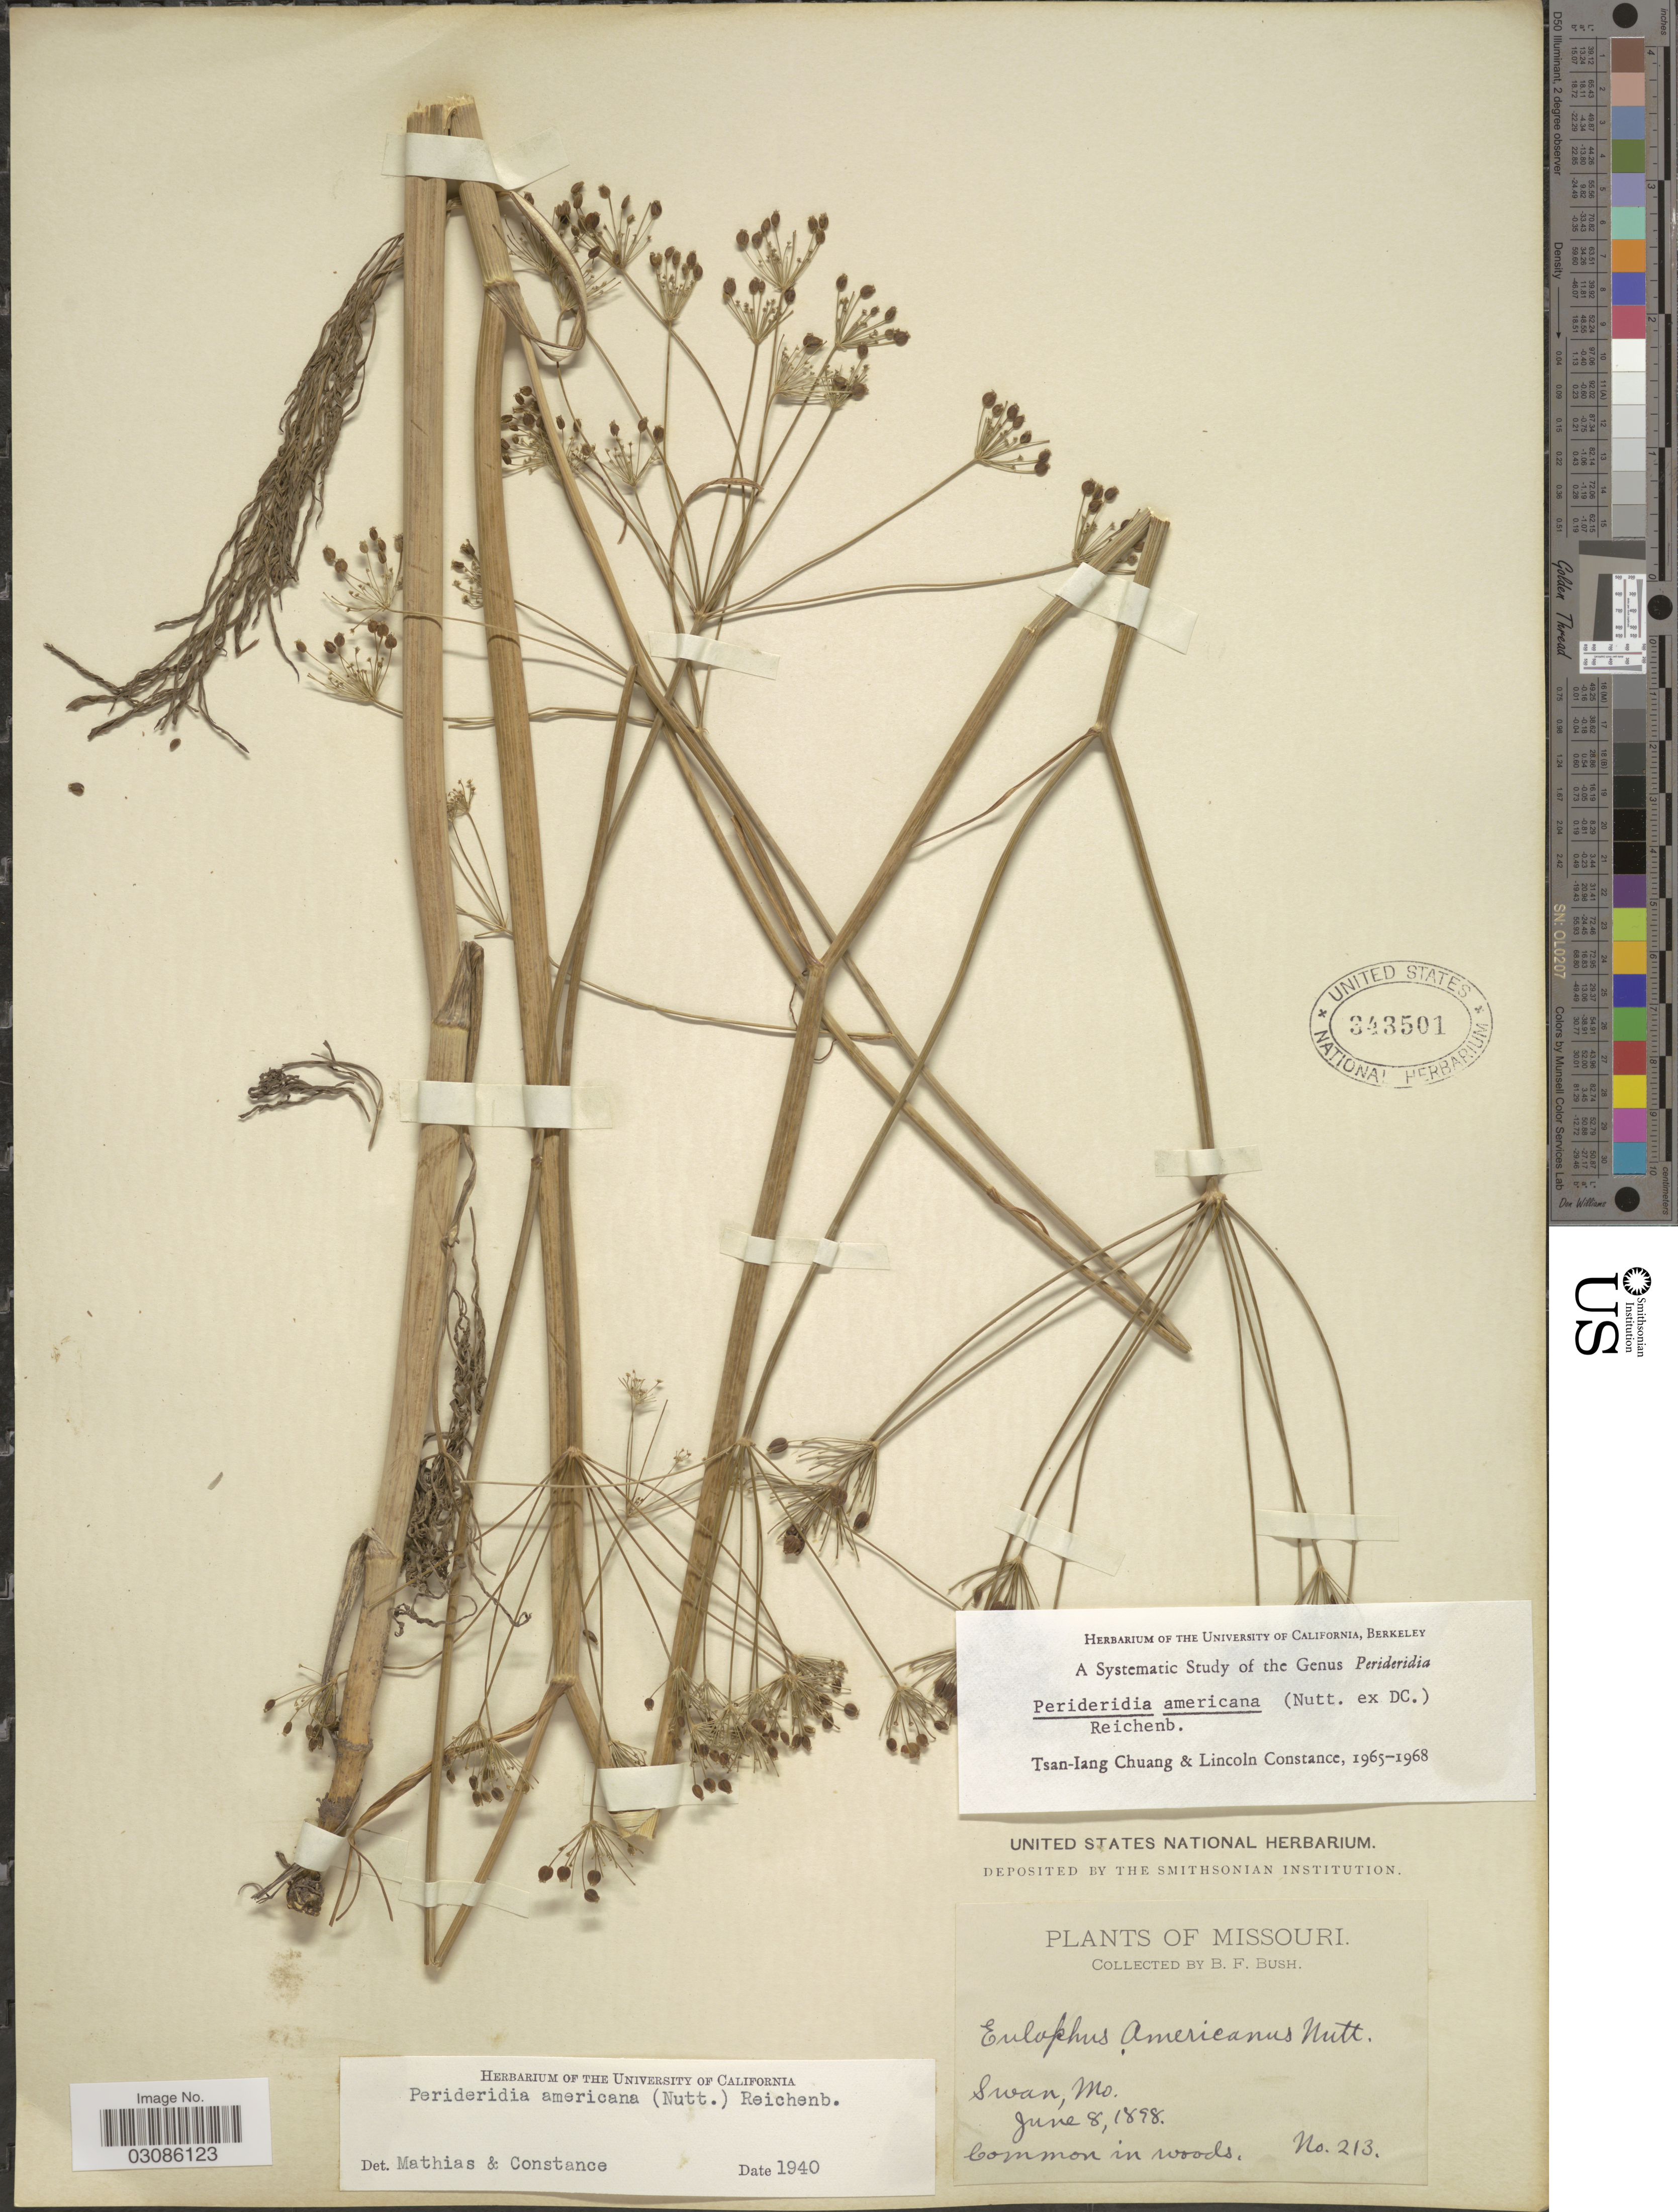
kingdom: Plantae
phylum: Tracheophyta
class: Magnoliopsida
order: Apiales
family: Apiaceae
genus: Perideridia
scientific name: Perideridia americana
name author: (Nutt. ex DC.) Rchb. ex Steud.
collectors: B. F. Bush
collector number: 213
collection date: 1898-06-08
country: United States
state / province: Missouri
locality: Swan.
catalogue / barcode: US 343501